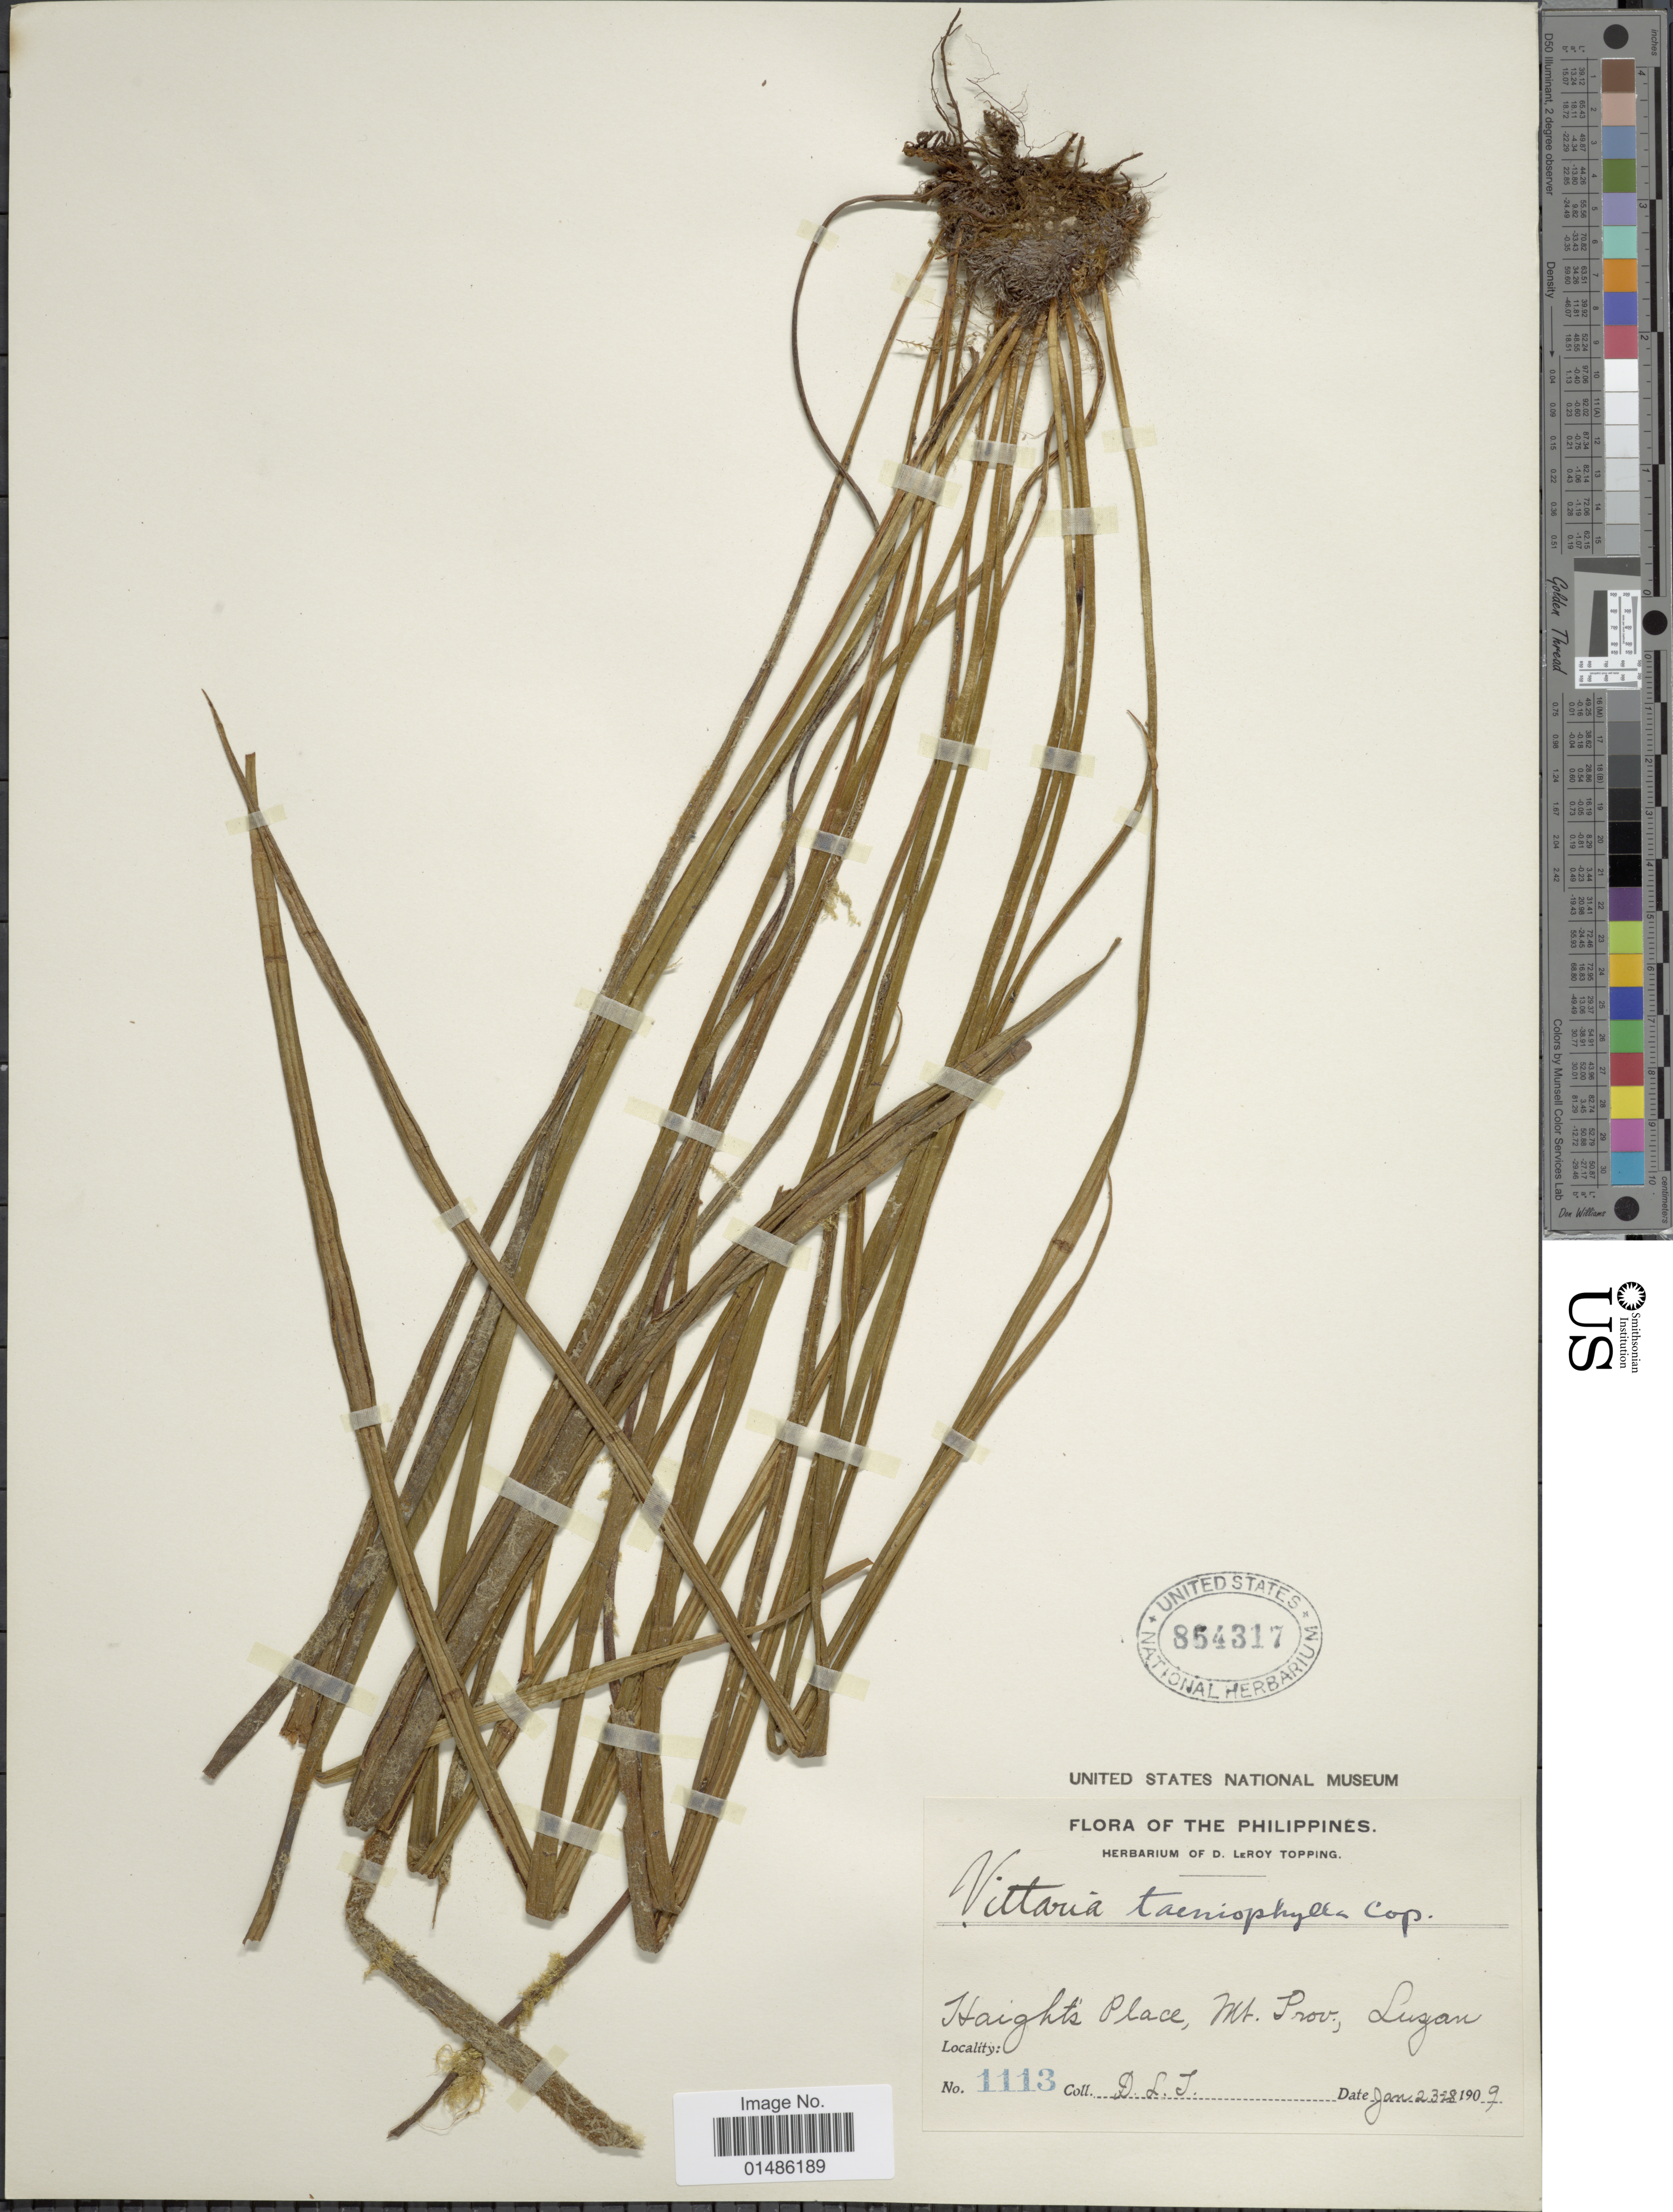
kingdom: Plantae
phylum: Tracheophyta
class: Polypodiopsida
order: Polypodiales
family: Pteridaceae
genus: Haplopteris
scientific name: Haplopteris taeniophylla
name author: (Copel.) E.H. Crane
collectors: D. L. Topping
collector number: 1113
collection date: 1909-01-23/1909-01-28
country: Philippines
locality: Haight's Place, Mt. Prov., Luzon.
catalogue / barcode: US 854317